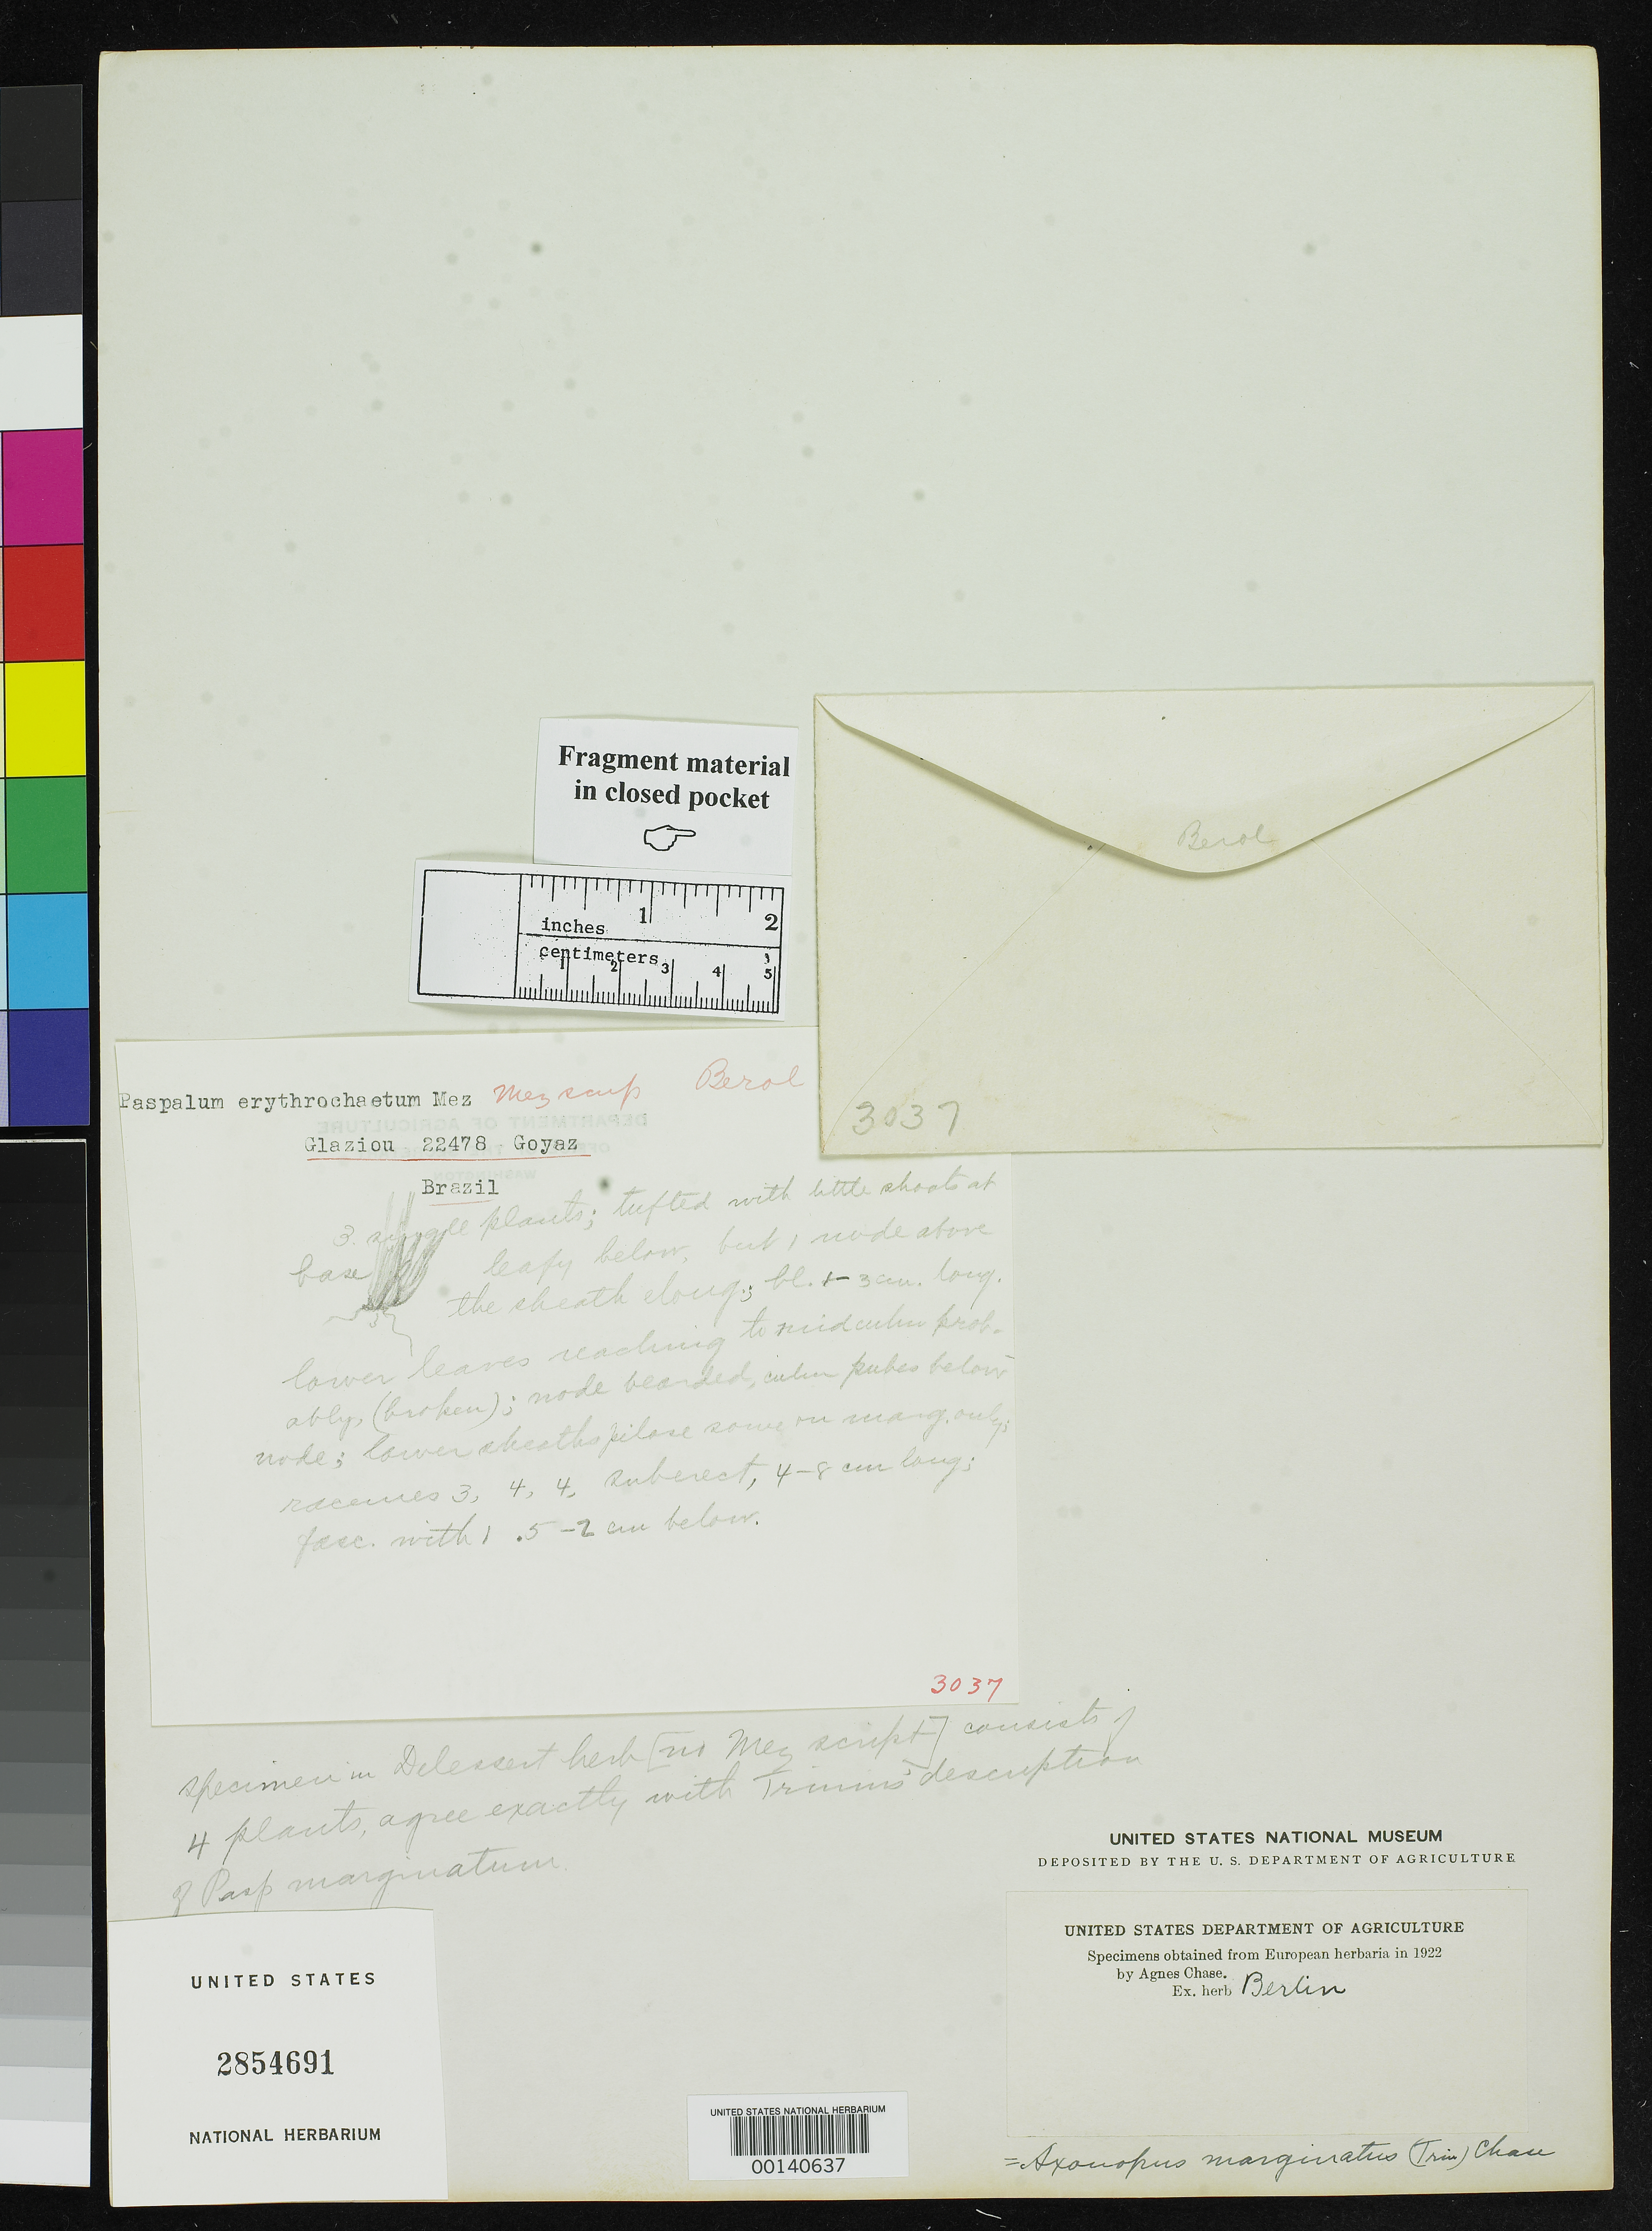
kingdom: Plantae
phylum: Tracheophyta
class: Liliopsida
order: Poales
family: Poaceae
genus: Paspalum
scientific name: Paspalum erythrochaetum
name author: Mez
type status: Type Fragment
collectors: A. F. M. Glaziou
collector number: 22478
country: Brazil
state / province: Goiás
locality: Inter Porto Imperial et Lunie, ad flum Tocantins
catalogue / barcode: US 2854691